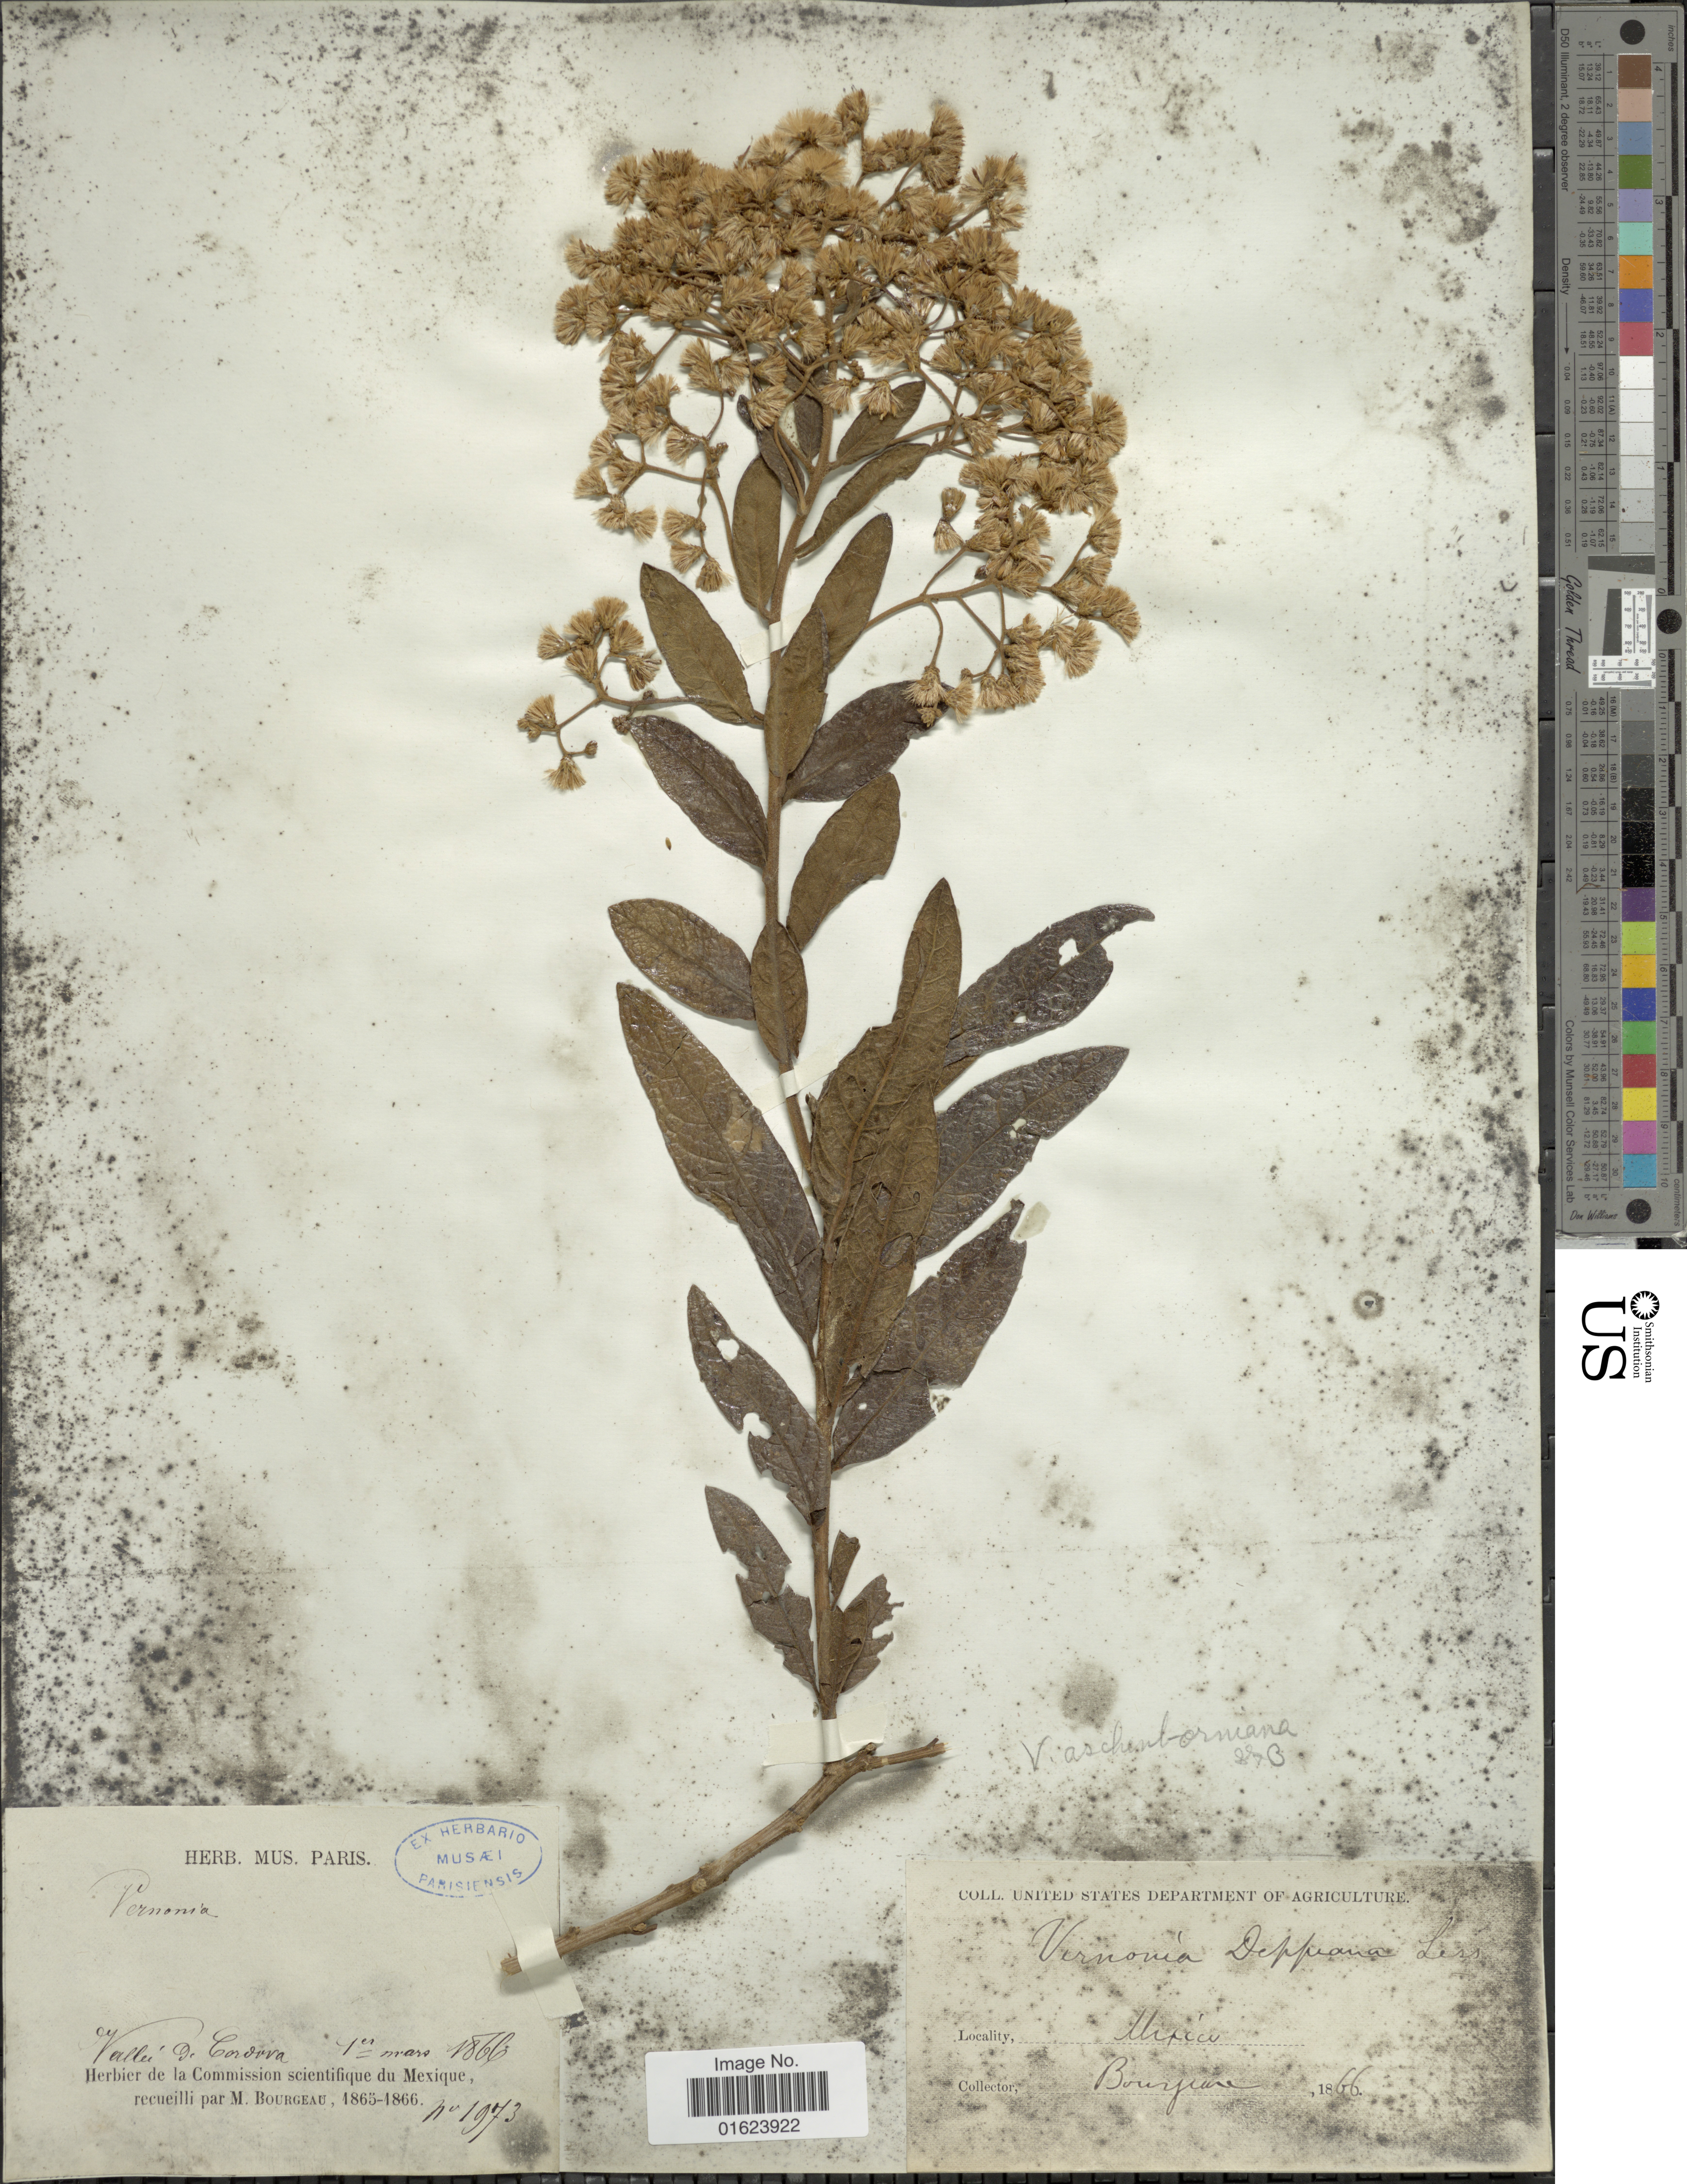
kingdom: Plantae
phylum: Tracheophyta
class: Magnoliopsida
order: Asterales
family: Asteraceae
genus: Vernonanthura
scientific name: Vernonanthura patens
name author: (Kunth) H. Rob.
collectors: M. Bourgeau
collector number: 1973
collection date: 1866-03-01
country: Mexico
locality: Vallee de Cordova.